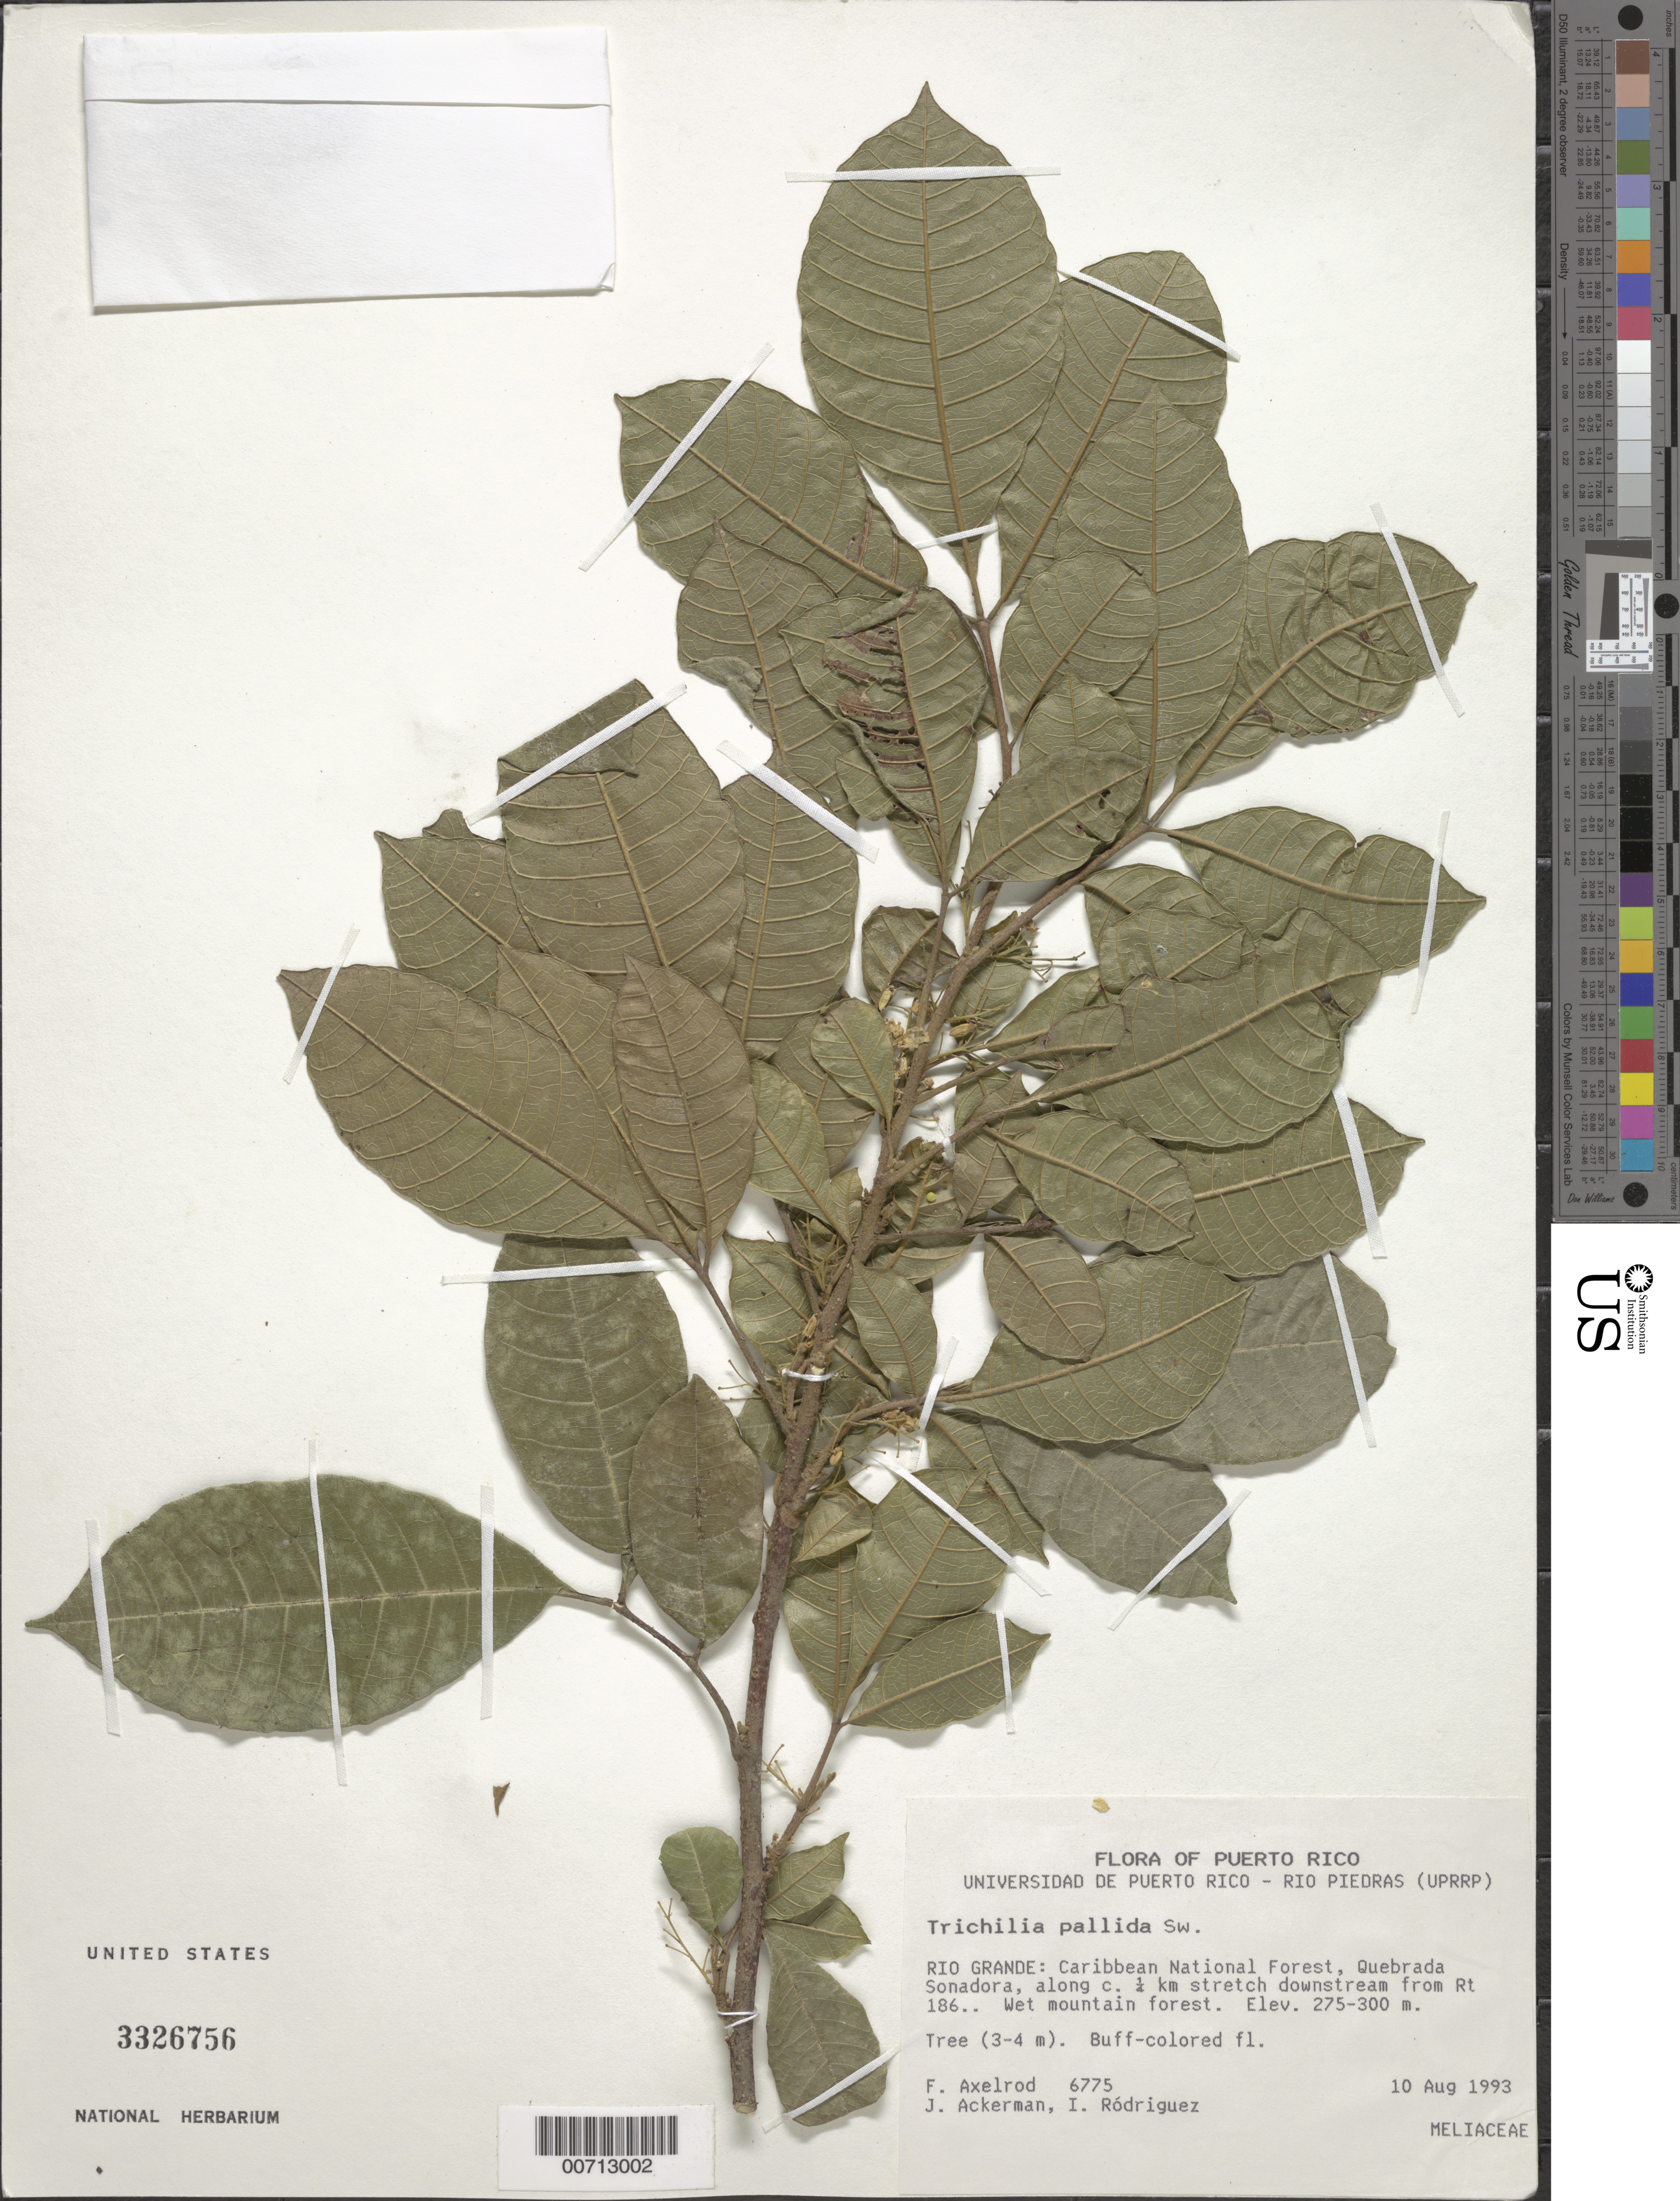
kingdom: Plantae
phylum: Tracheophyta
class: Magnoliopsida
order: Sapindales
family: Meliaceae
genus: Trichilia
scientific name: Trichilia pallida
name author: Sw.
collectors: F. S. Axelrod, J. D. Ackerman & I. Rodriquez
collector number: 6775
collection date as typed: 10 Aug 1993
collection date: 1993-08-10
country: Puerto Rico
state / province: Rio Grande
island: Greater Antilles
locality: Carib. Natl. Forest, Quebrada Sonadora, along c. 1/4 km stretch downstream from Rt 186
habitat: Wet mountain forest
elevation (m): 275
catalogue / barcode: US 3326756